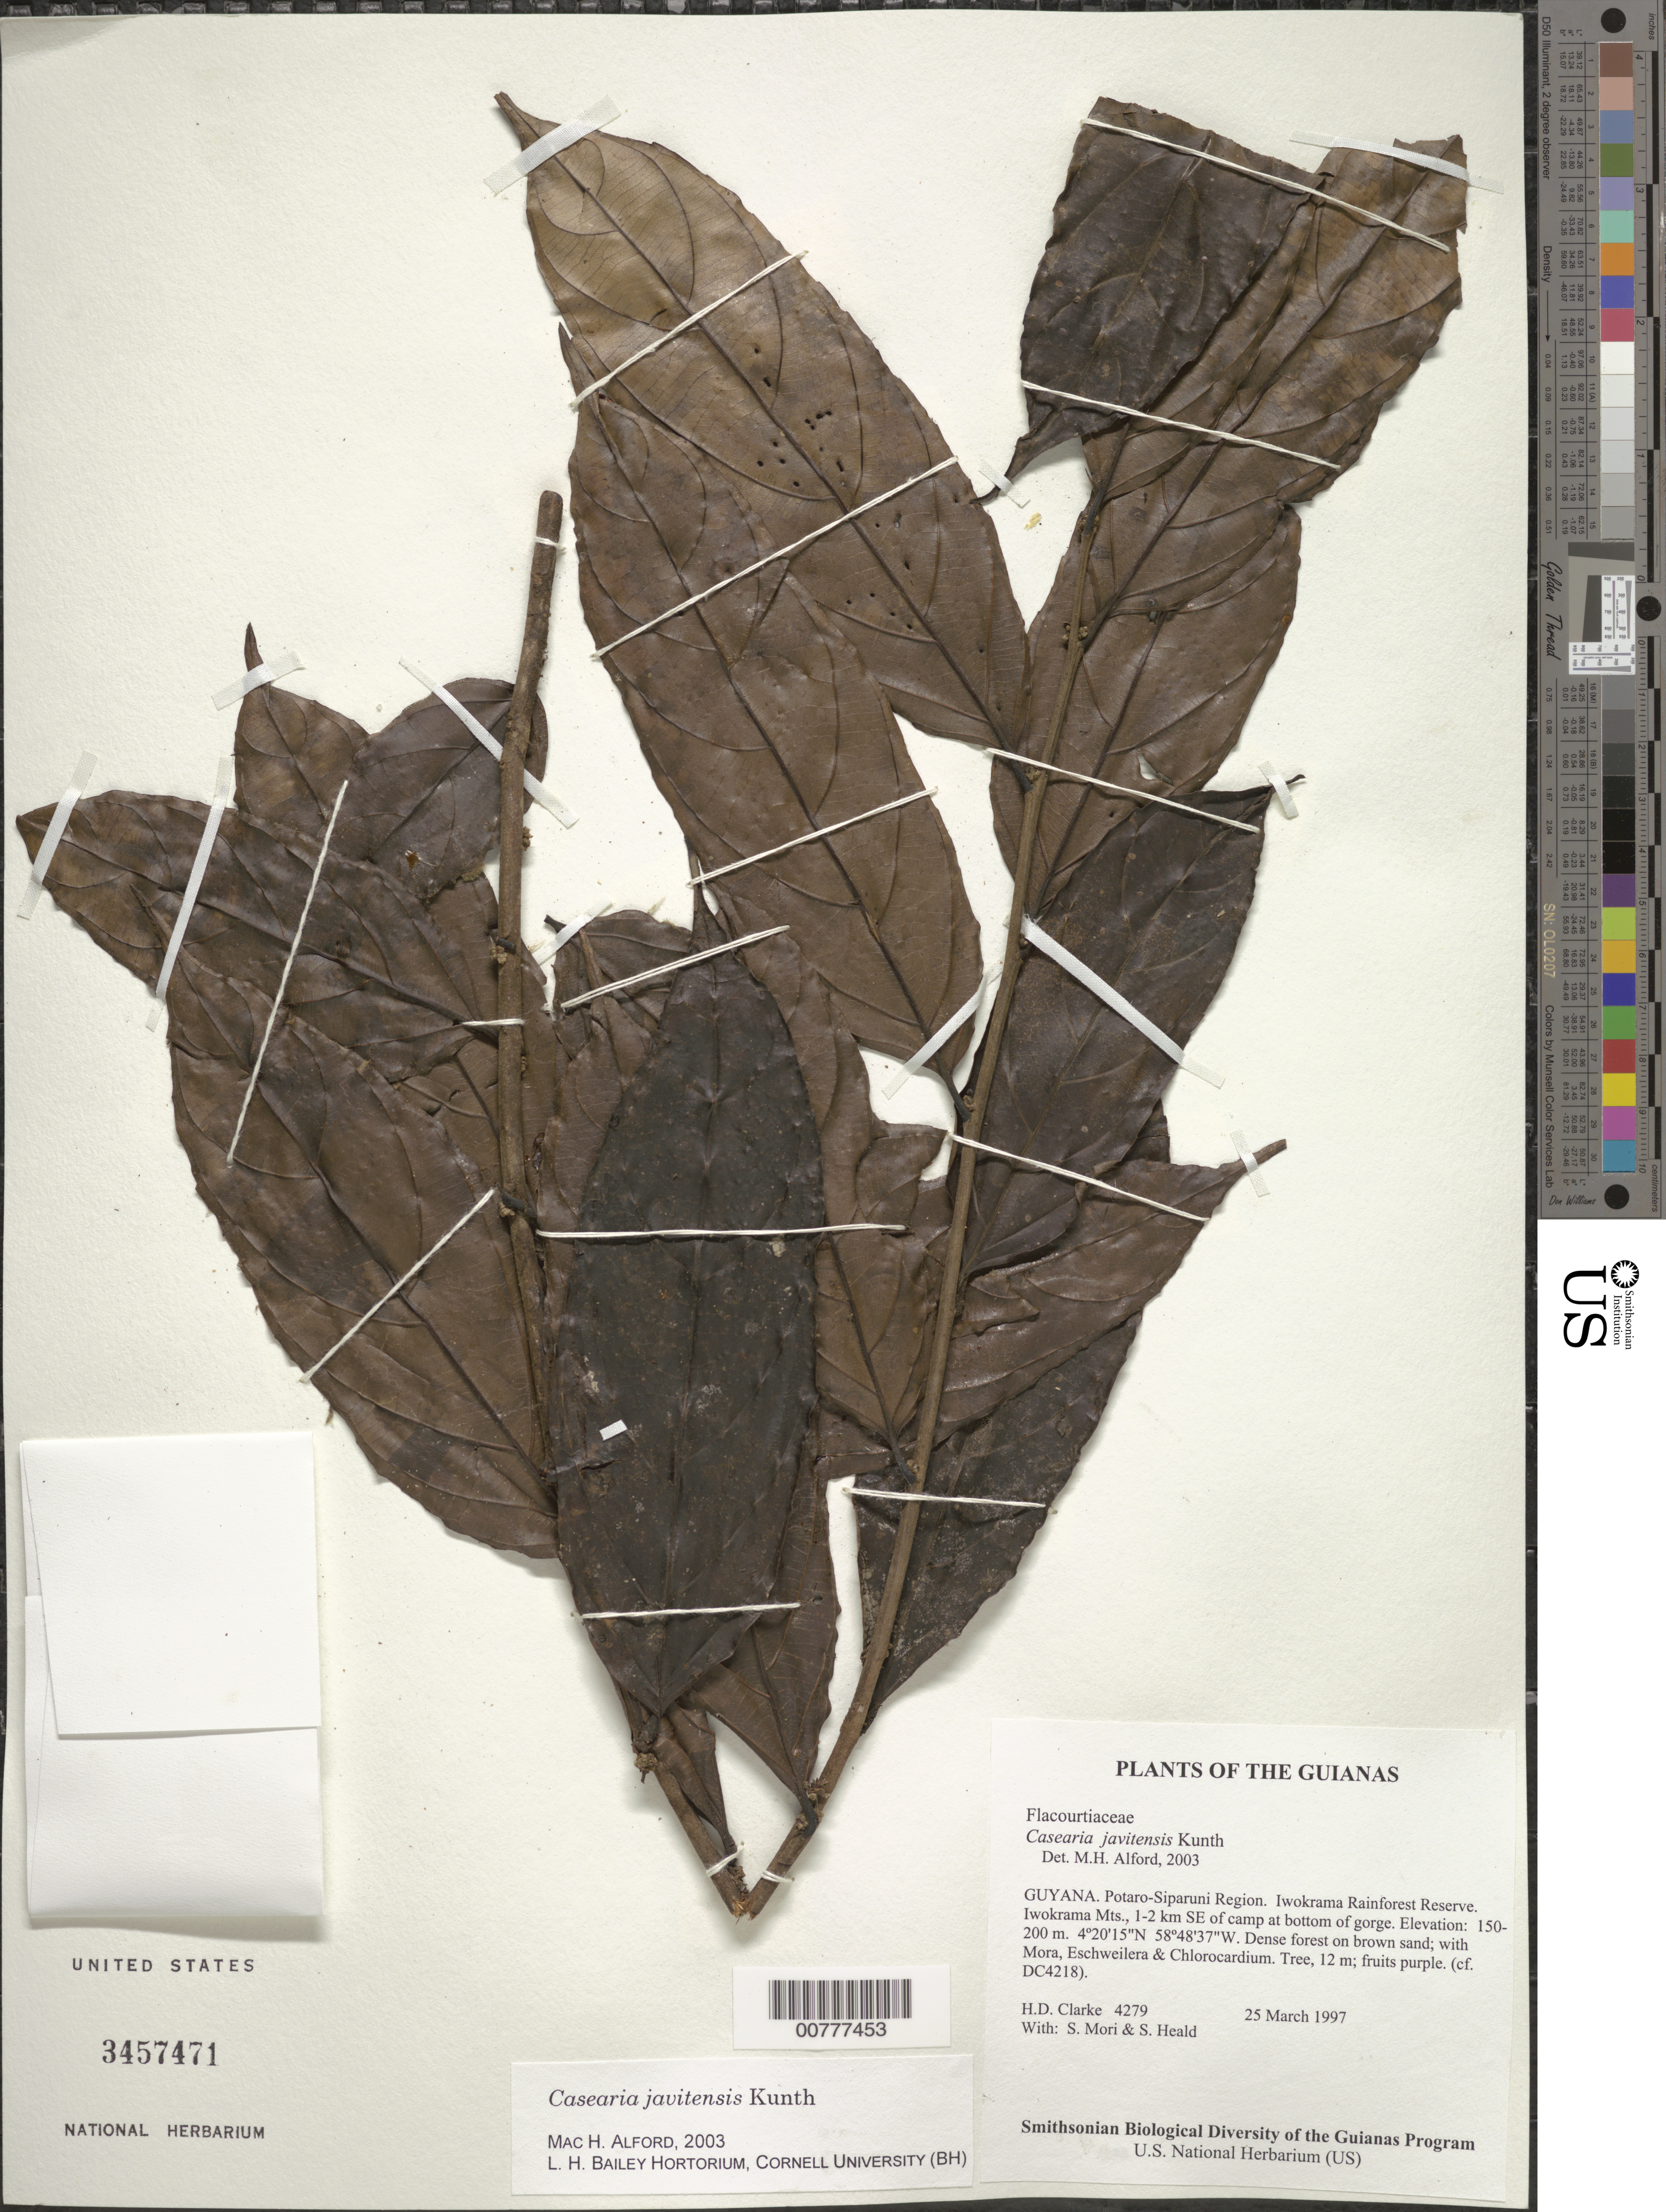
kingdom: Plantae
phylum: Tracheophyta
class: Magnoliopsida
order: Malpighiales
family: Salicaceae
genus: Piparea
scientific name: Piparea multiflora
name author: C.F. Gaertn.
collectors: H. D. Clarke, S. Mori & S. Heald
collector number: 4279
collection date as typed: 25 March 1997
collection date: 1997-03-25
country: Guyana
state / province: Potaro-Siparuni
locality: Iwokrama Rainforest Reserve. Iwokrama Mts., 1-2 km SE of camp at bottom of gorge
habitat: Dense forest on brown sand; with Mora, Eschweilera & Chlorocardium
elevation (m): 150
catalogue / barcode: US 3457471